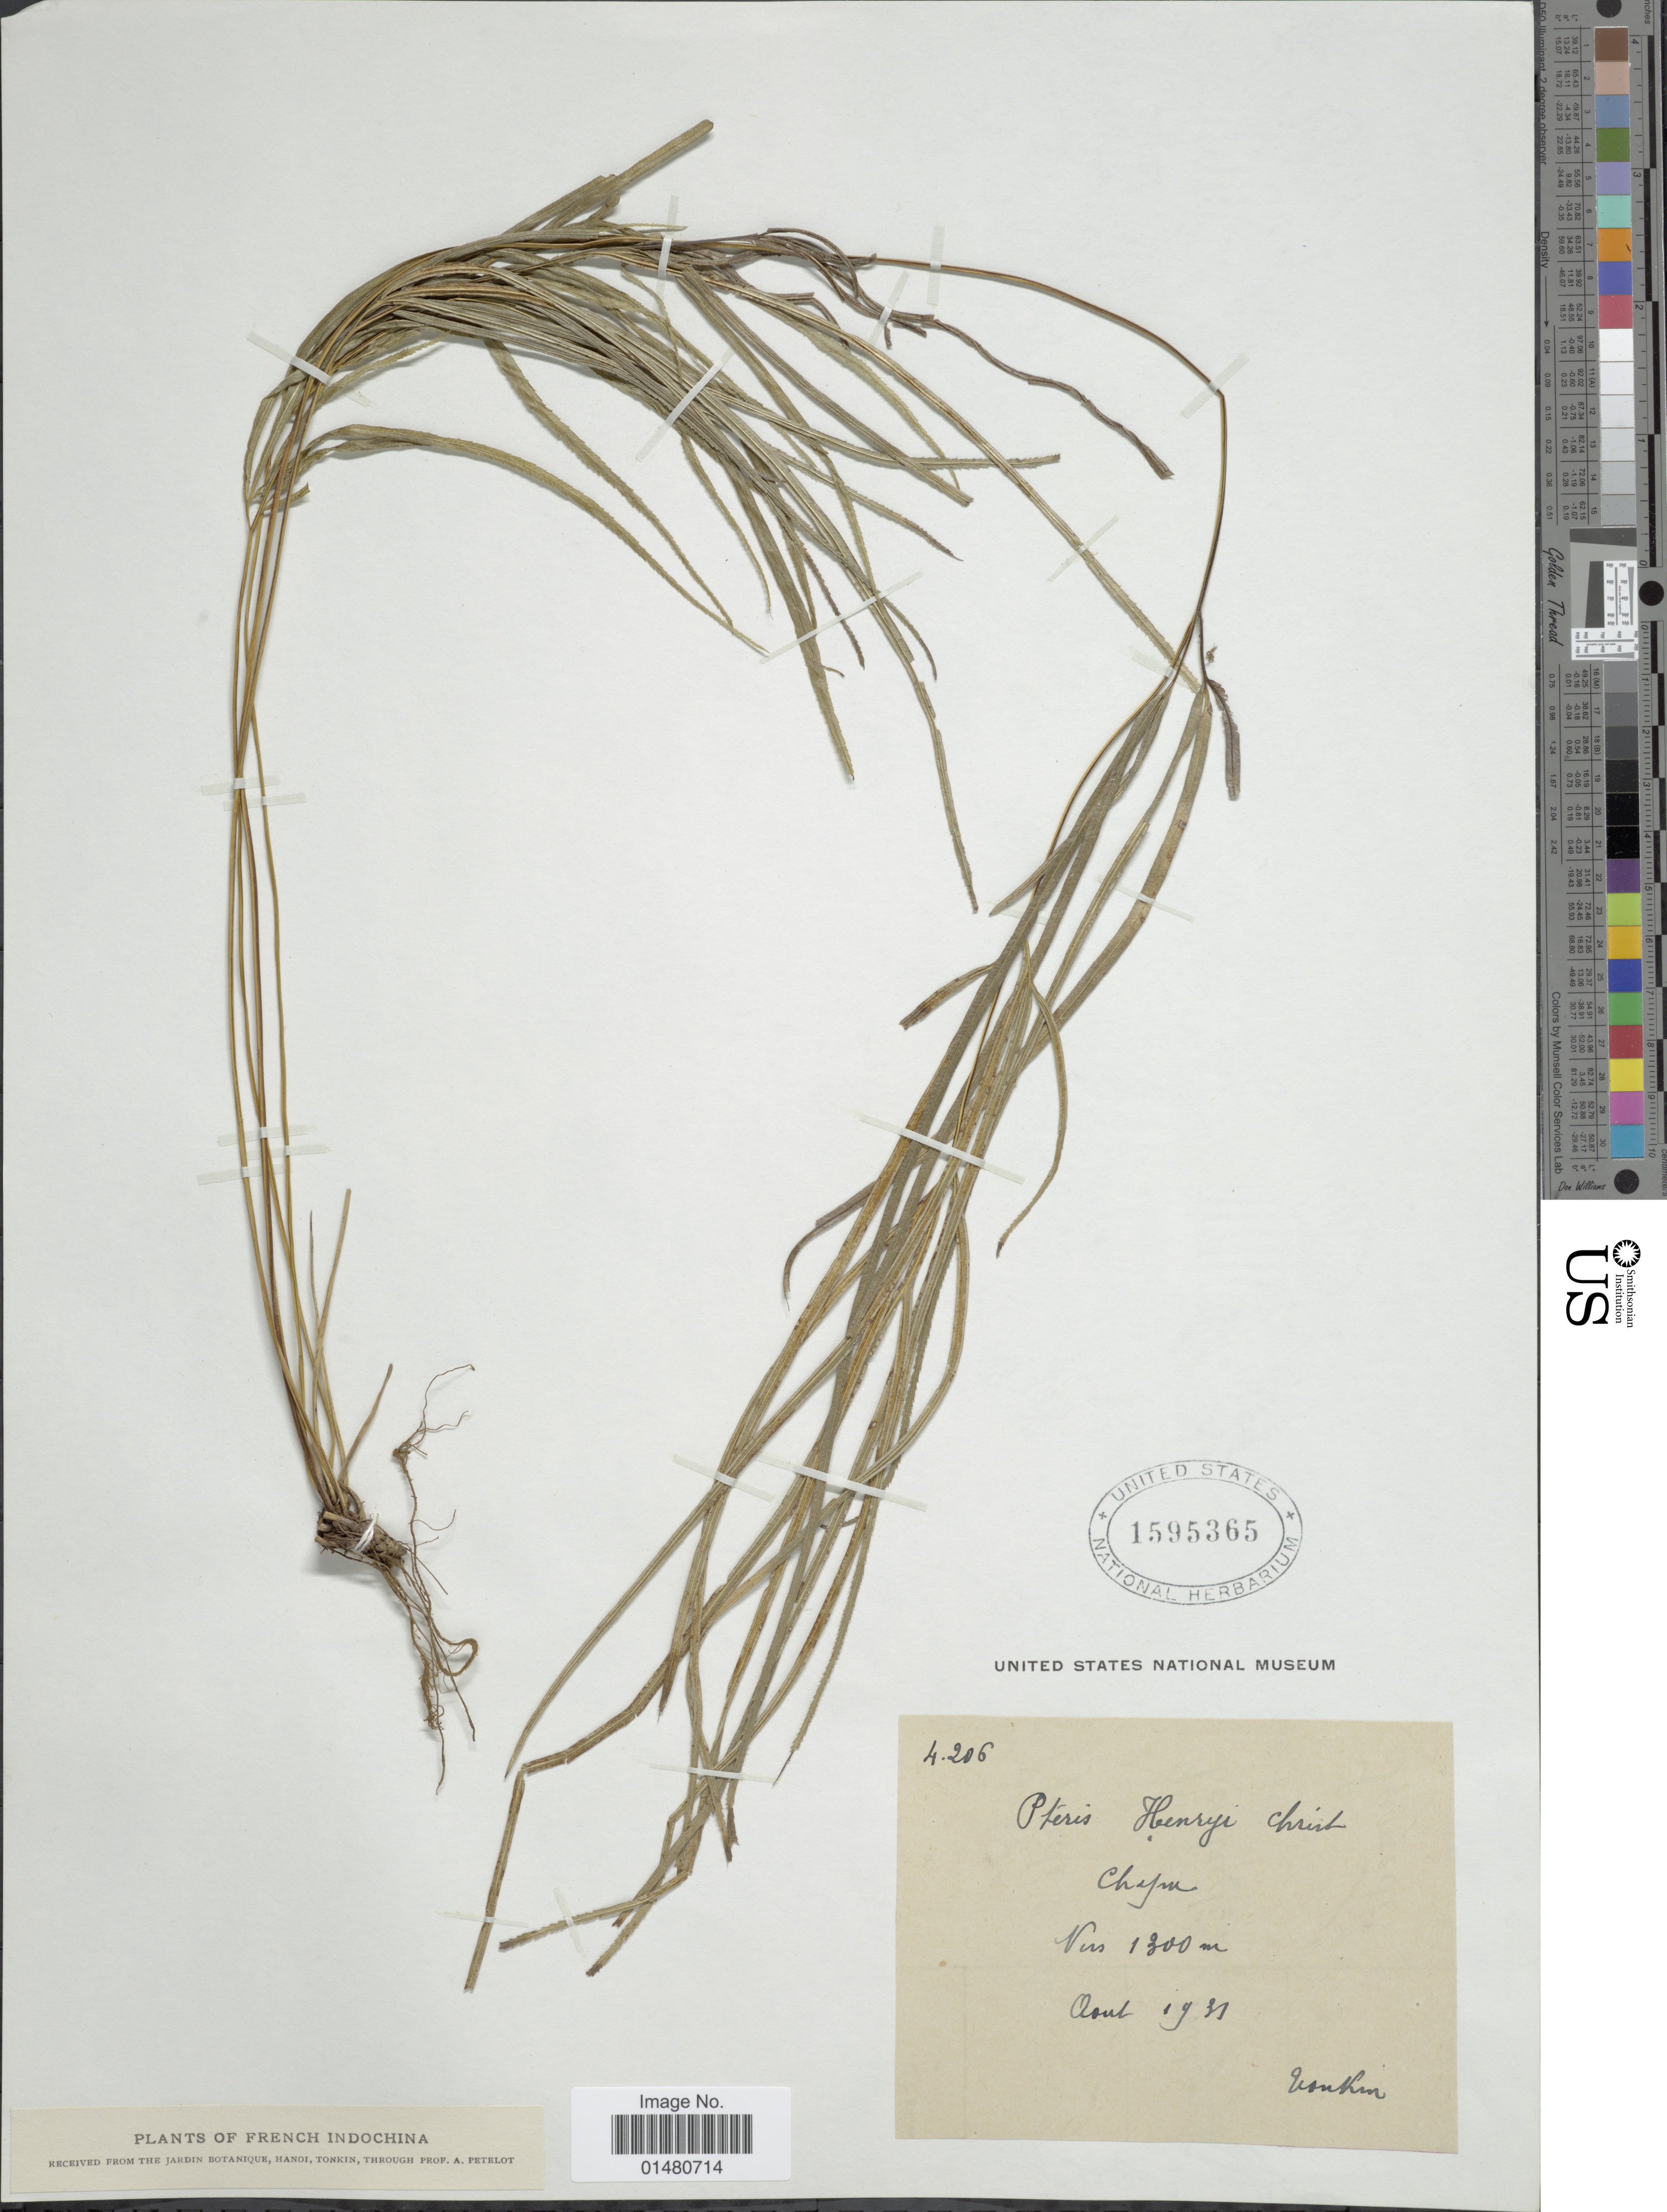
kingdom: Plantae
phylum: Tracheophyta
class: Polypodiopsida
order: Polypodiales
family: Pteridaceae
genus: Pteris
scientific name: Pteris henryi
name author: Christ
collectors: A. Petelot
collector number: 4206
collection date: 1931-08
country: Vietnam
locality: French Indochina, Tonkin. Chapa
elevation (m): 1300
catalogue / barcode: US 1595365